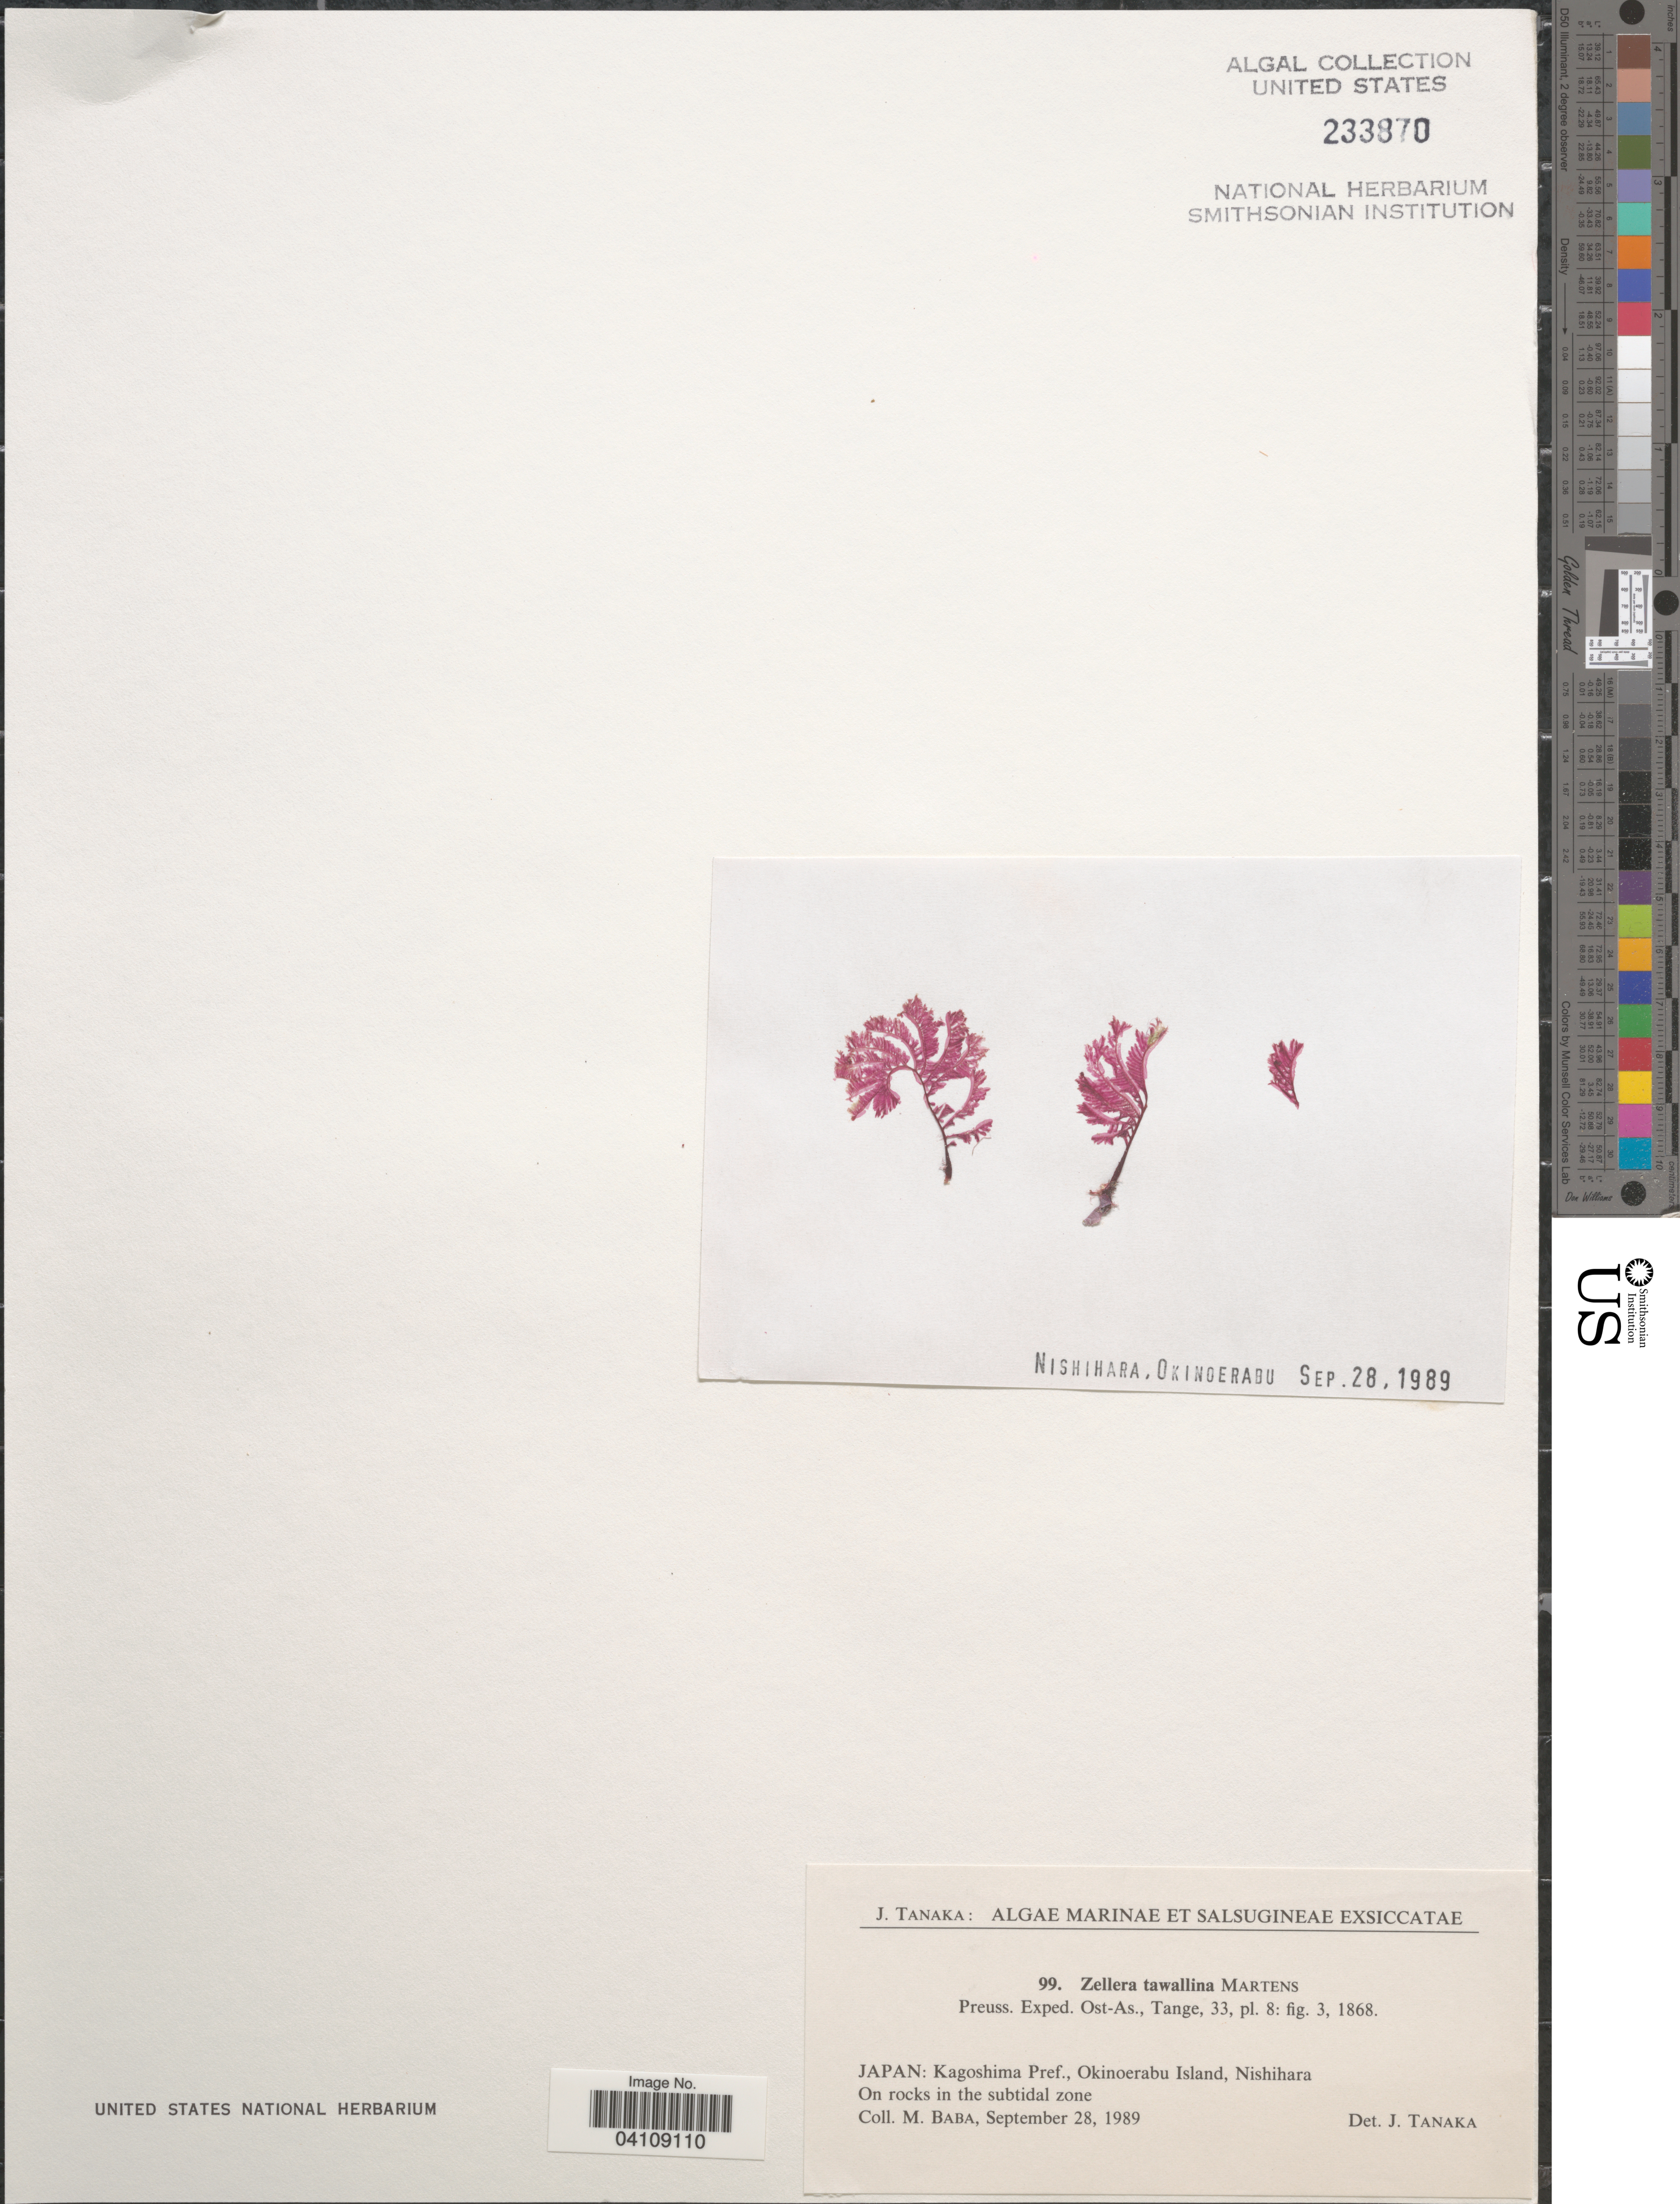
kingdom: Plantae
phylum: Rhodophyta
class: Florideophyceae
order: Ceramiales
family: Delesseriaceae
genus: Zellera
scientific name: Zellera tawallina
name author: G. Martens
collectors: M. Baba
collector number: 99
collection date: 1989-09-28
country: Japan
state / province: Kagosima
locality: Kagoshima Pref., Okinoerabu Island, Nishihara.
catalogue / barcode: US 233870